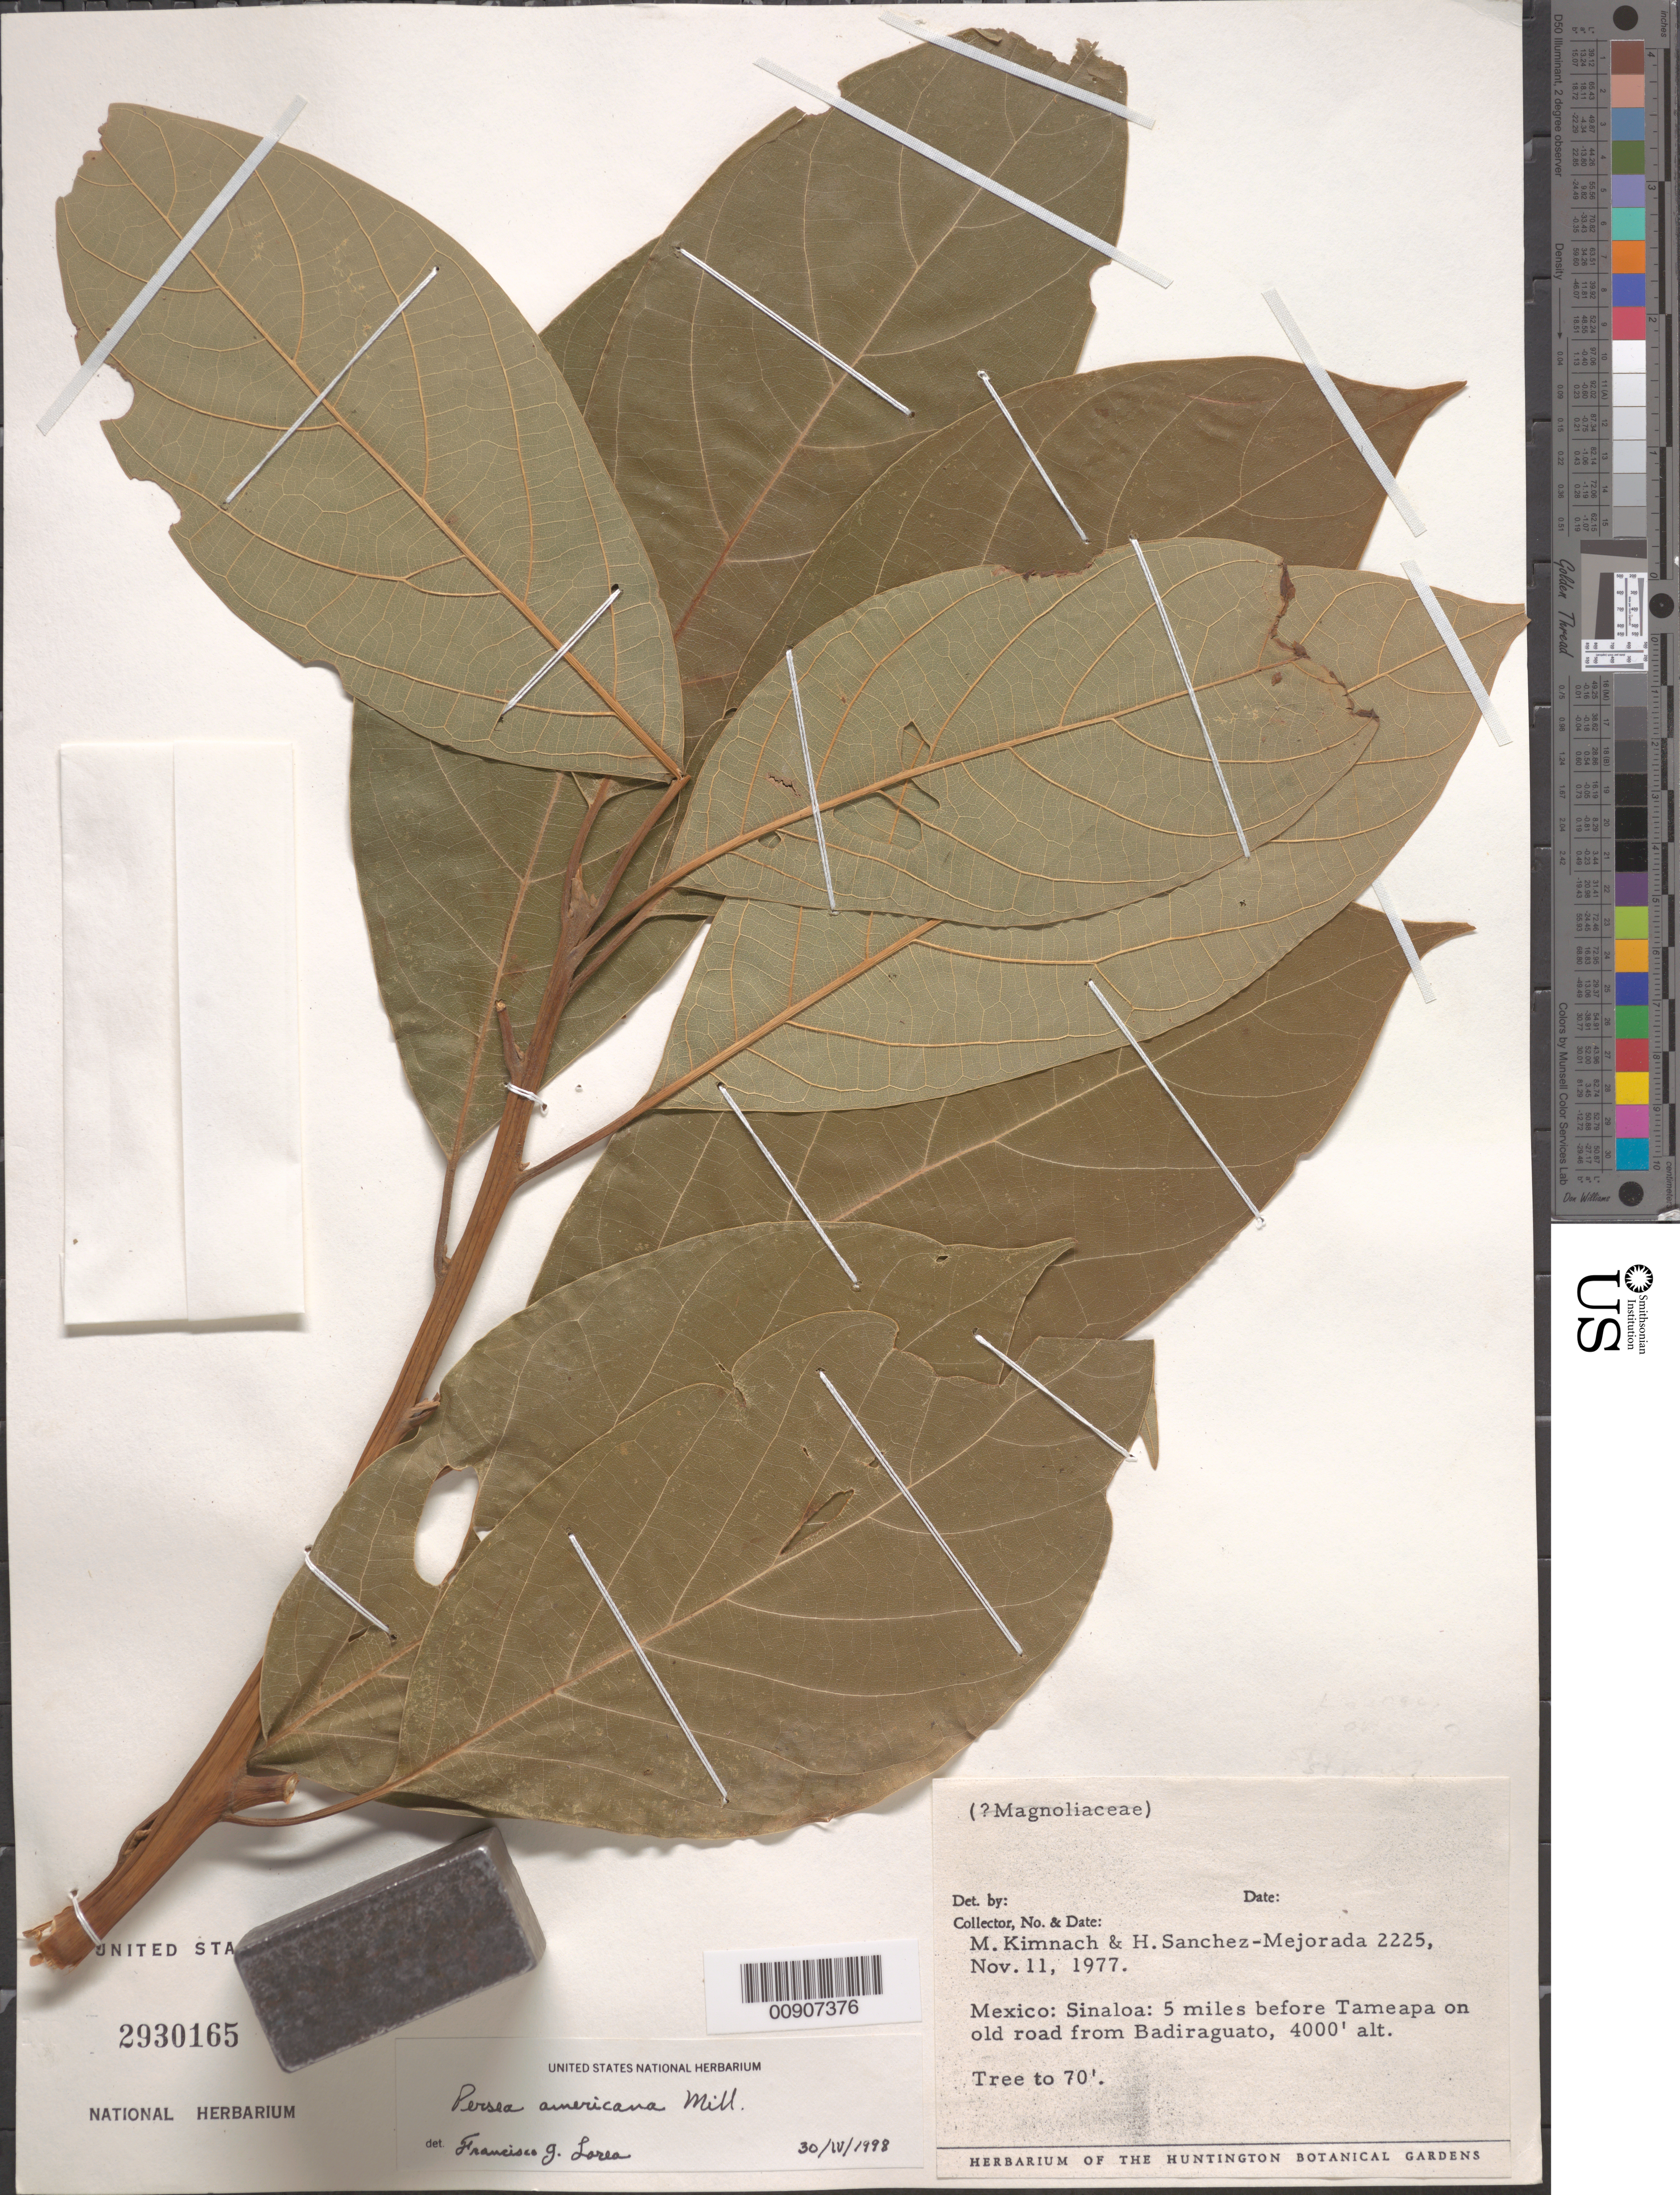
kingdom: Plantae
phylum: Tracheophyta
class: Magnoliopsida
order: Laurales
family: Lauraceae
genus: Persea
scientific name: Persea americana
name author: Mill.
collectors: M. W. Kimnach & H. Sánchez-Mejorada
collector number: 2225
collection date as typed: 11 Nov 1977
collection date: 1977-11-11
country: Mexico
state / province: Sinaloa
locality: Sinaloa: 5 miles before Tameapa on old road from Badiraguato.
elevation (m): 1219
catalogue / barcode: US 2930165